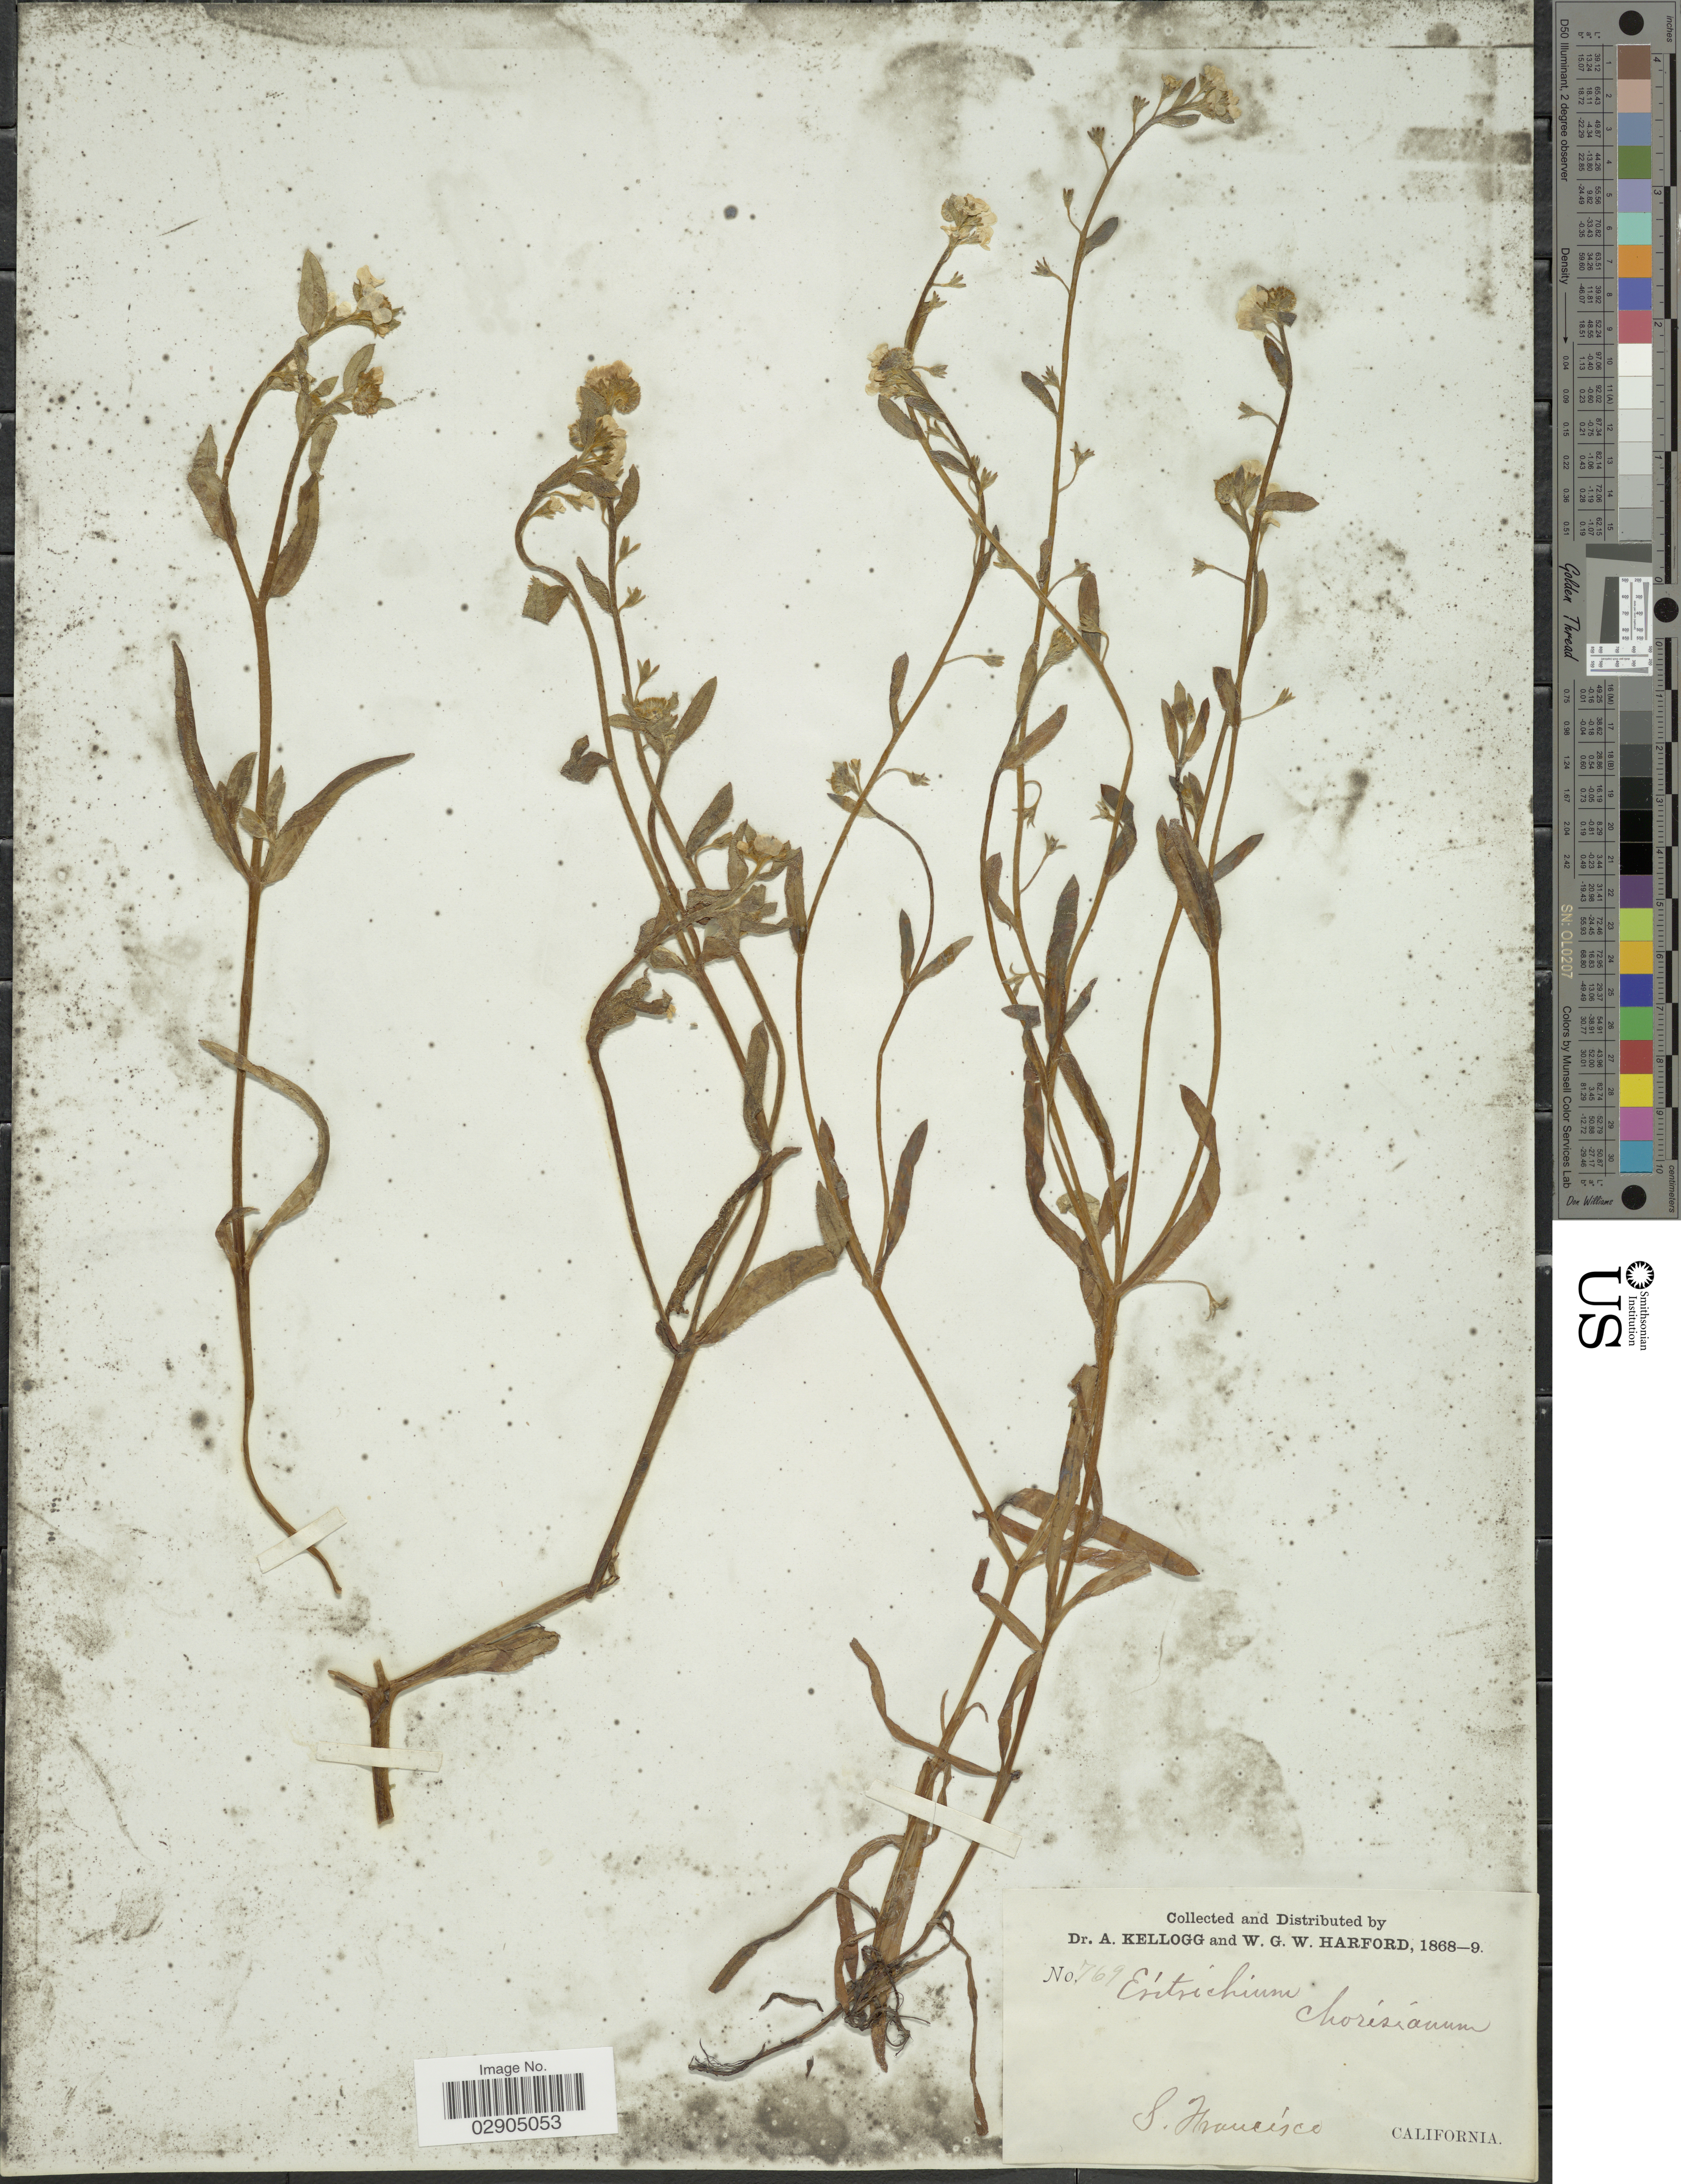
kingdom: Plantae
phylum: Tracheophyta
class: Magnoliopsida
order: Boraginales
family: Boraginaceae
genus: Allocarya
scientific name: Allocarya chorisiana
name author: (Cham. & Schltdl.) Greene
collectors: A. Kellogg & W. G. W. Harford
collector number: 769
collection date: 1868/1869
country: United States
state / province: California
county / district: San Francisco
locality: S. Francisco.